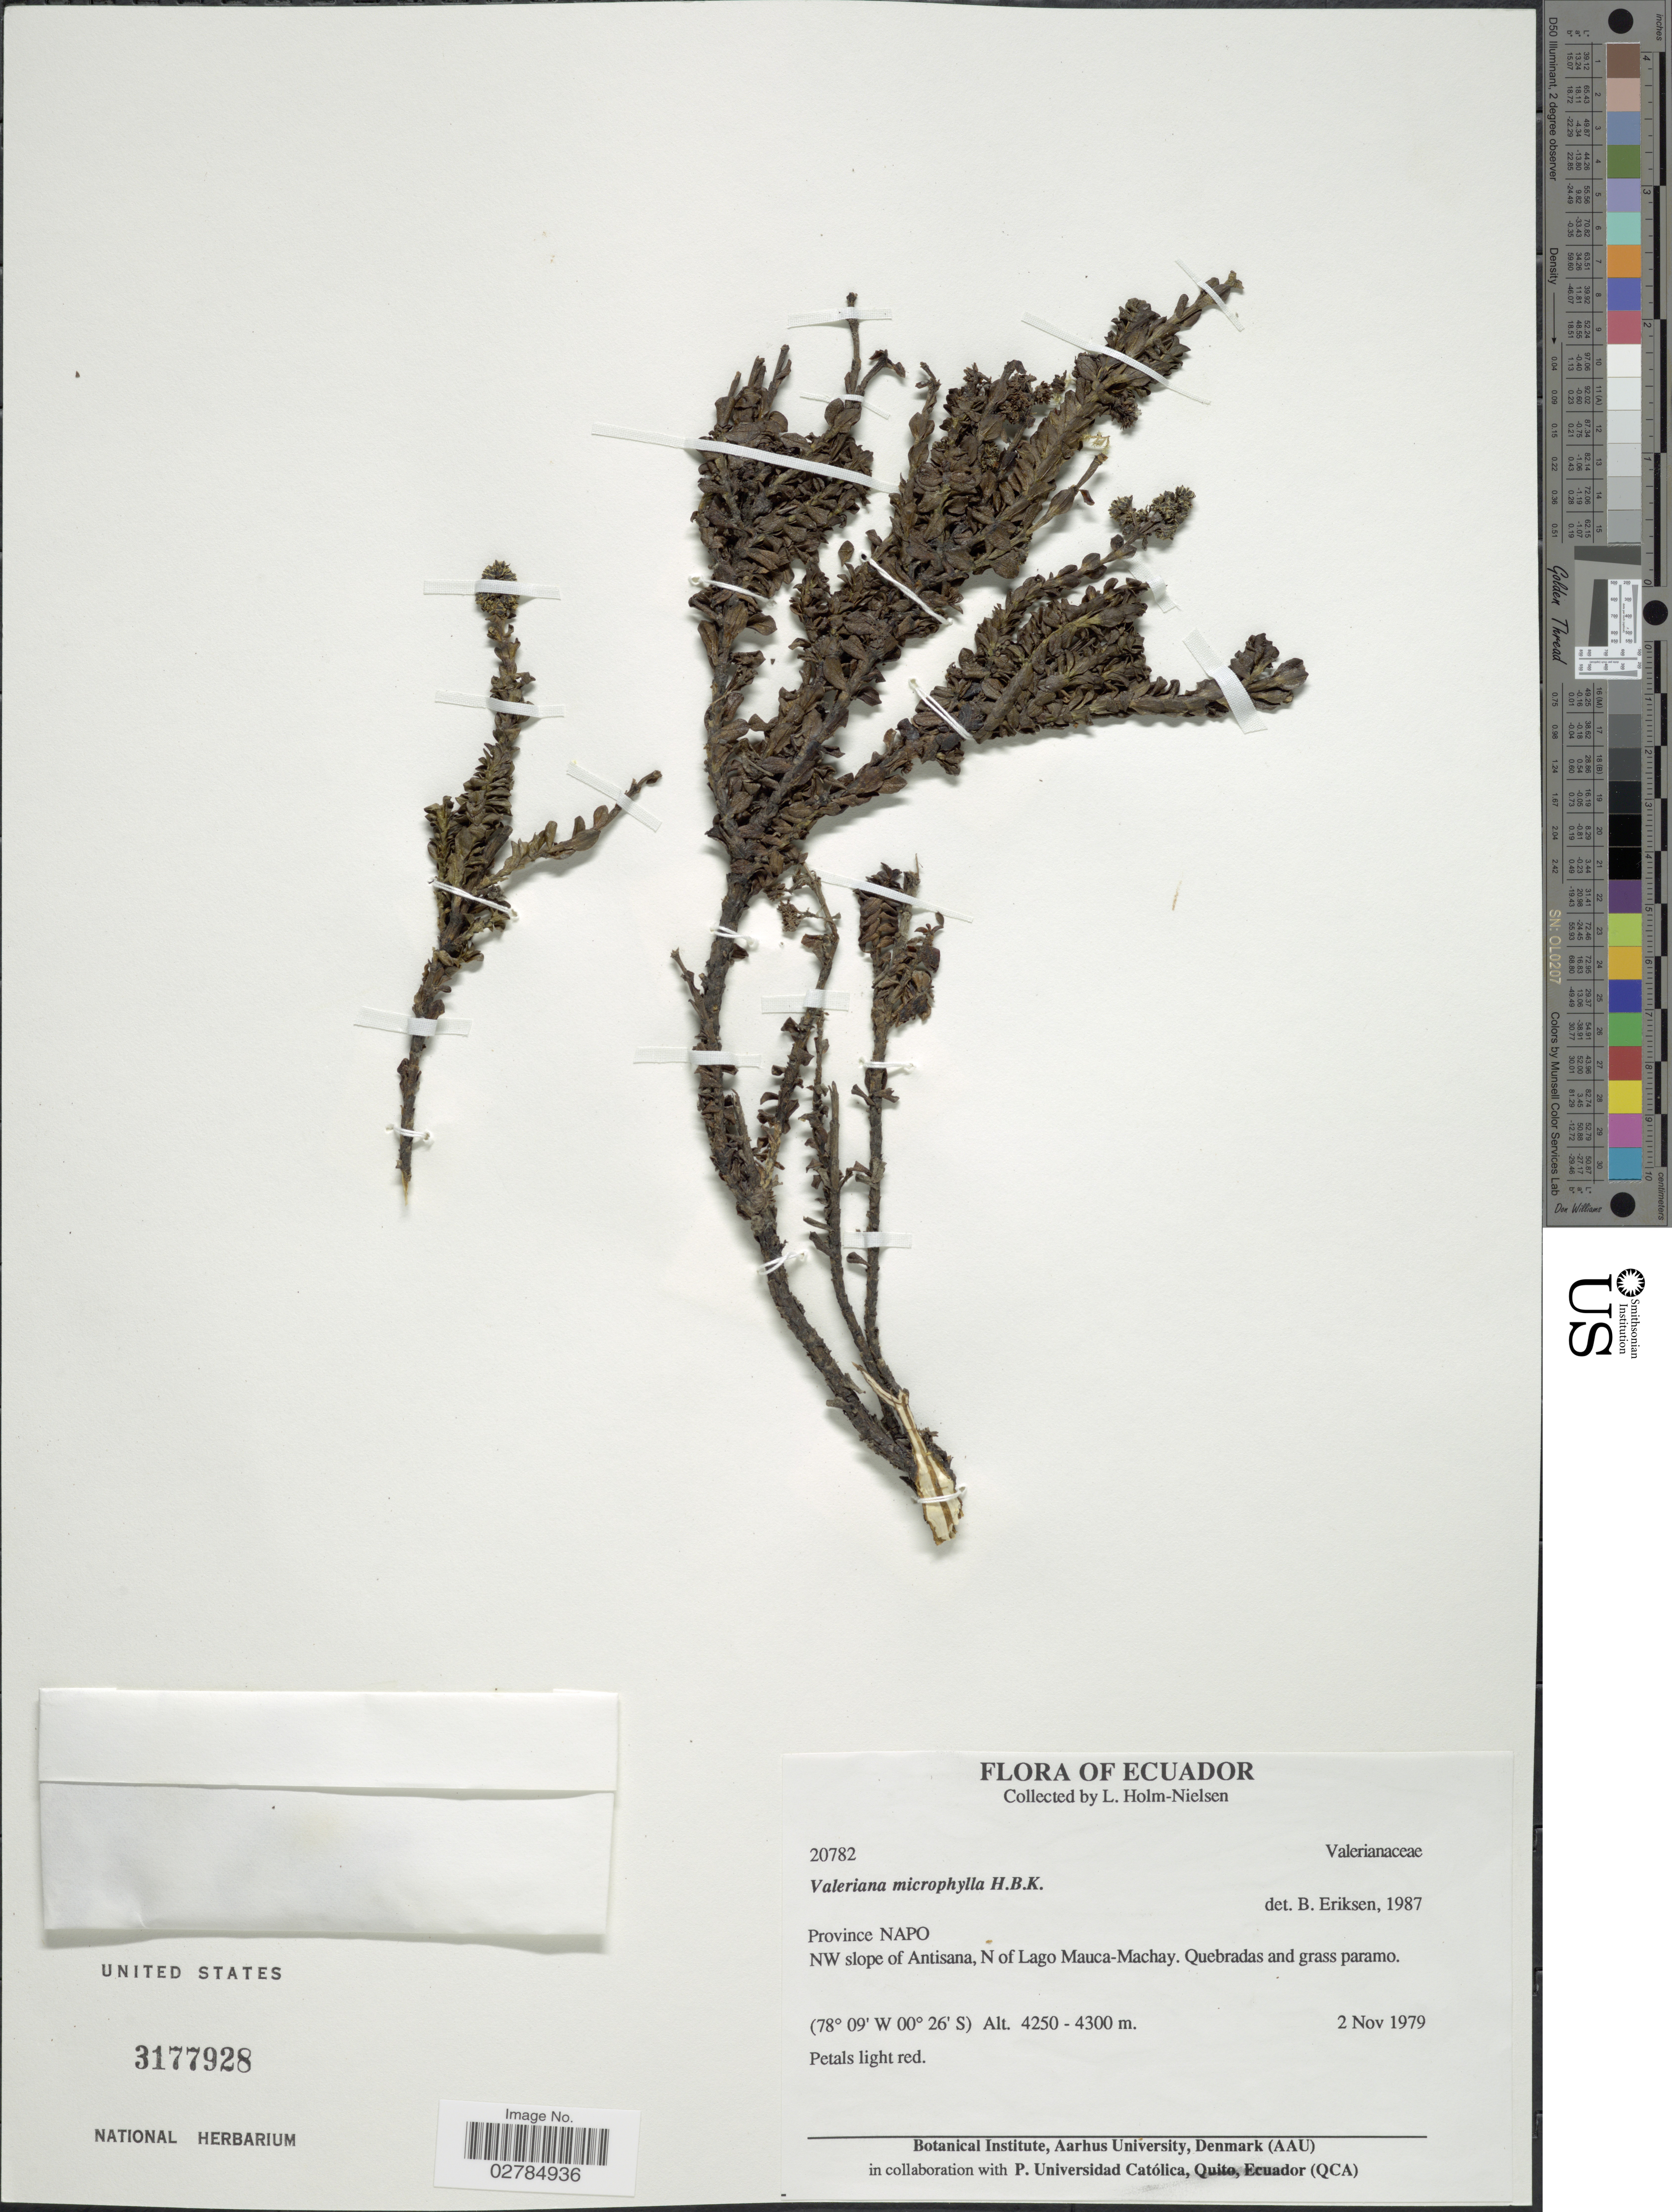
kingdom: Plantae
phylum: Tracheophyta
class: Magnoliopsida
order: Dipsacales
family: Caprifoliaceae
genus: Valeriana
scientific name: Valeriana microphylla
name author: Kunth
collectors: L. Holm-Nielsen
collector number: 20782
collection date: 1979-11-02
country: Ecuador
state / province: Napo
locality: NW slope of Antisana, N of Lago Mauca-Machay.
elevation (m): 4250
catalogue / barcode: US 3177928